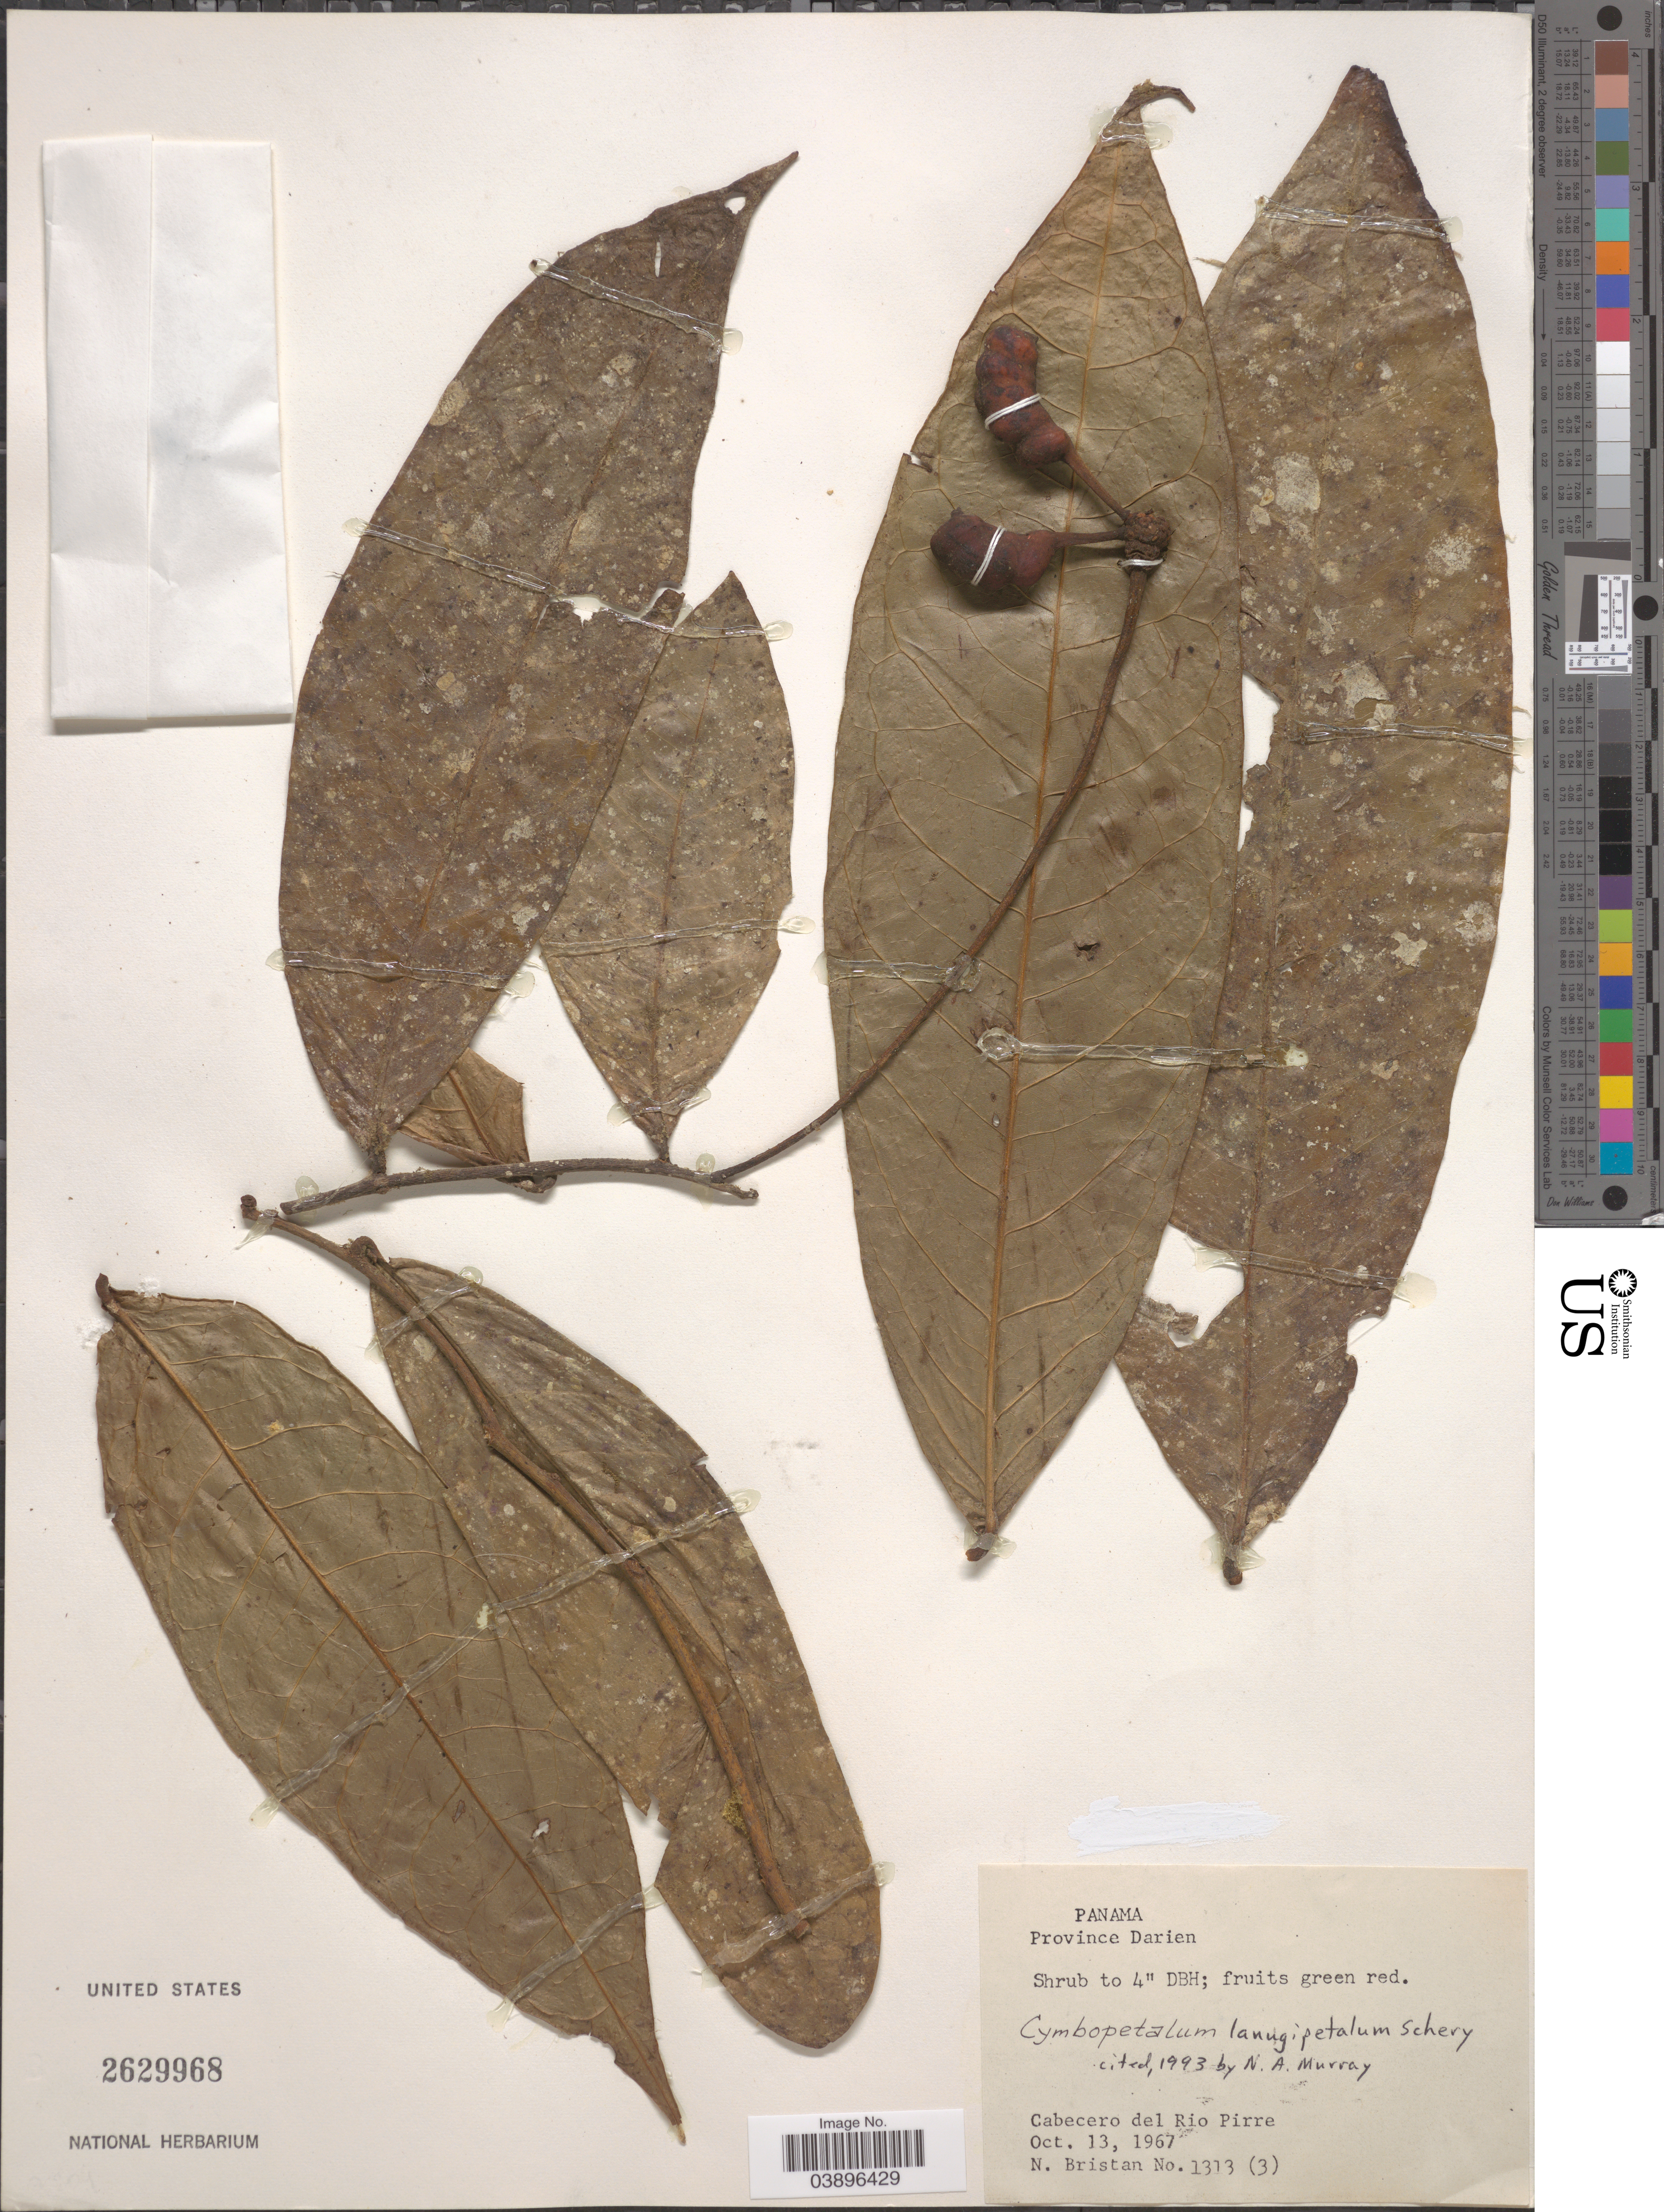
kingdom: Plantae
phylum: Tracheophyta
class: Magnoliopsida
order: Magnoliales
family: Annonaceae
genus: Cymbopetalum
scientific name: Cymbopetalum lanugipetalum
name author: Schery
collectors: N. Bristan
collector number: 1313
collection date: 1967-10-13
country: Panama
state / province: Darien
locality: Cabecero del Rio Pirre.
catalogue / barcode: US 2629968